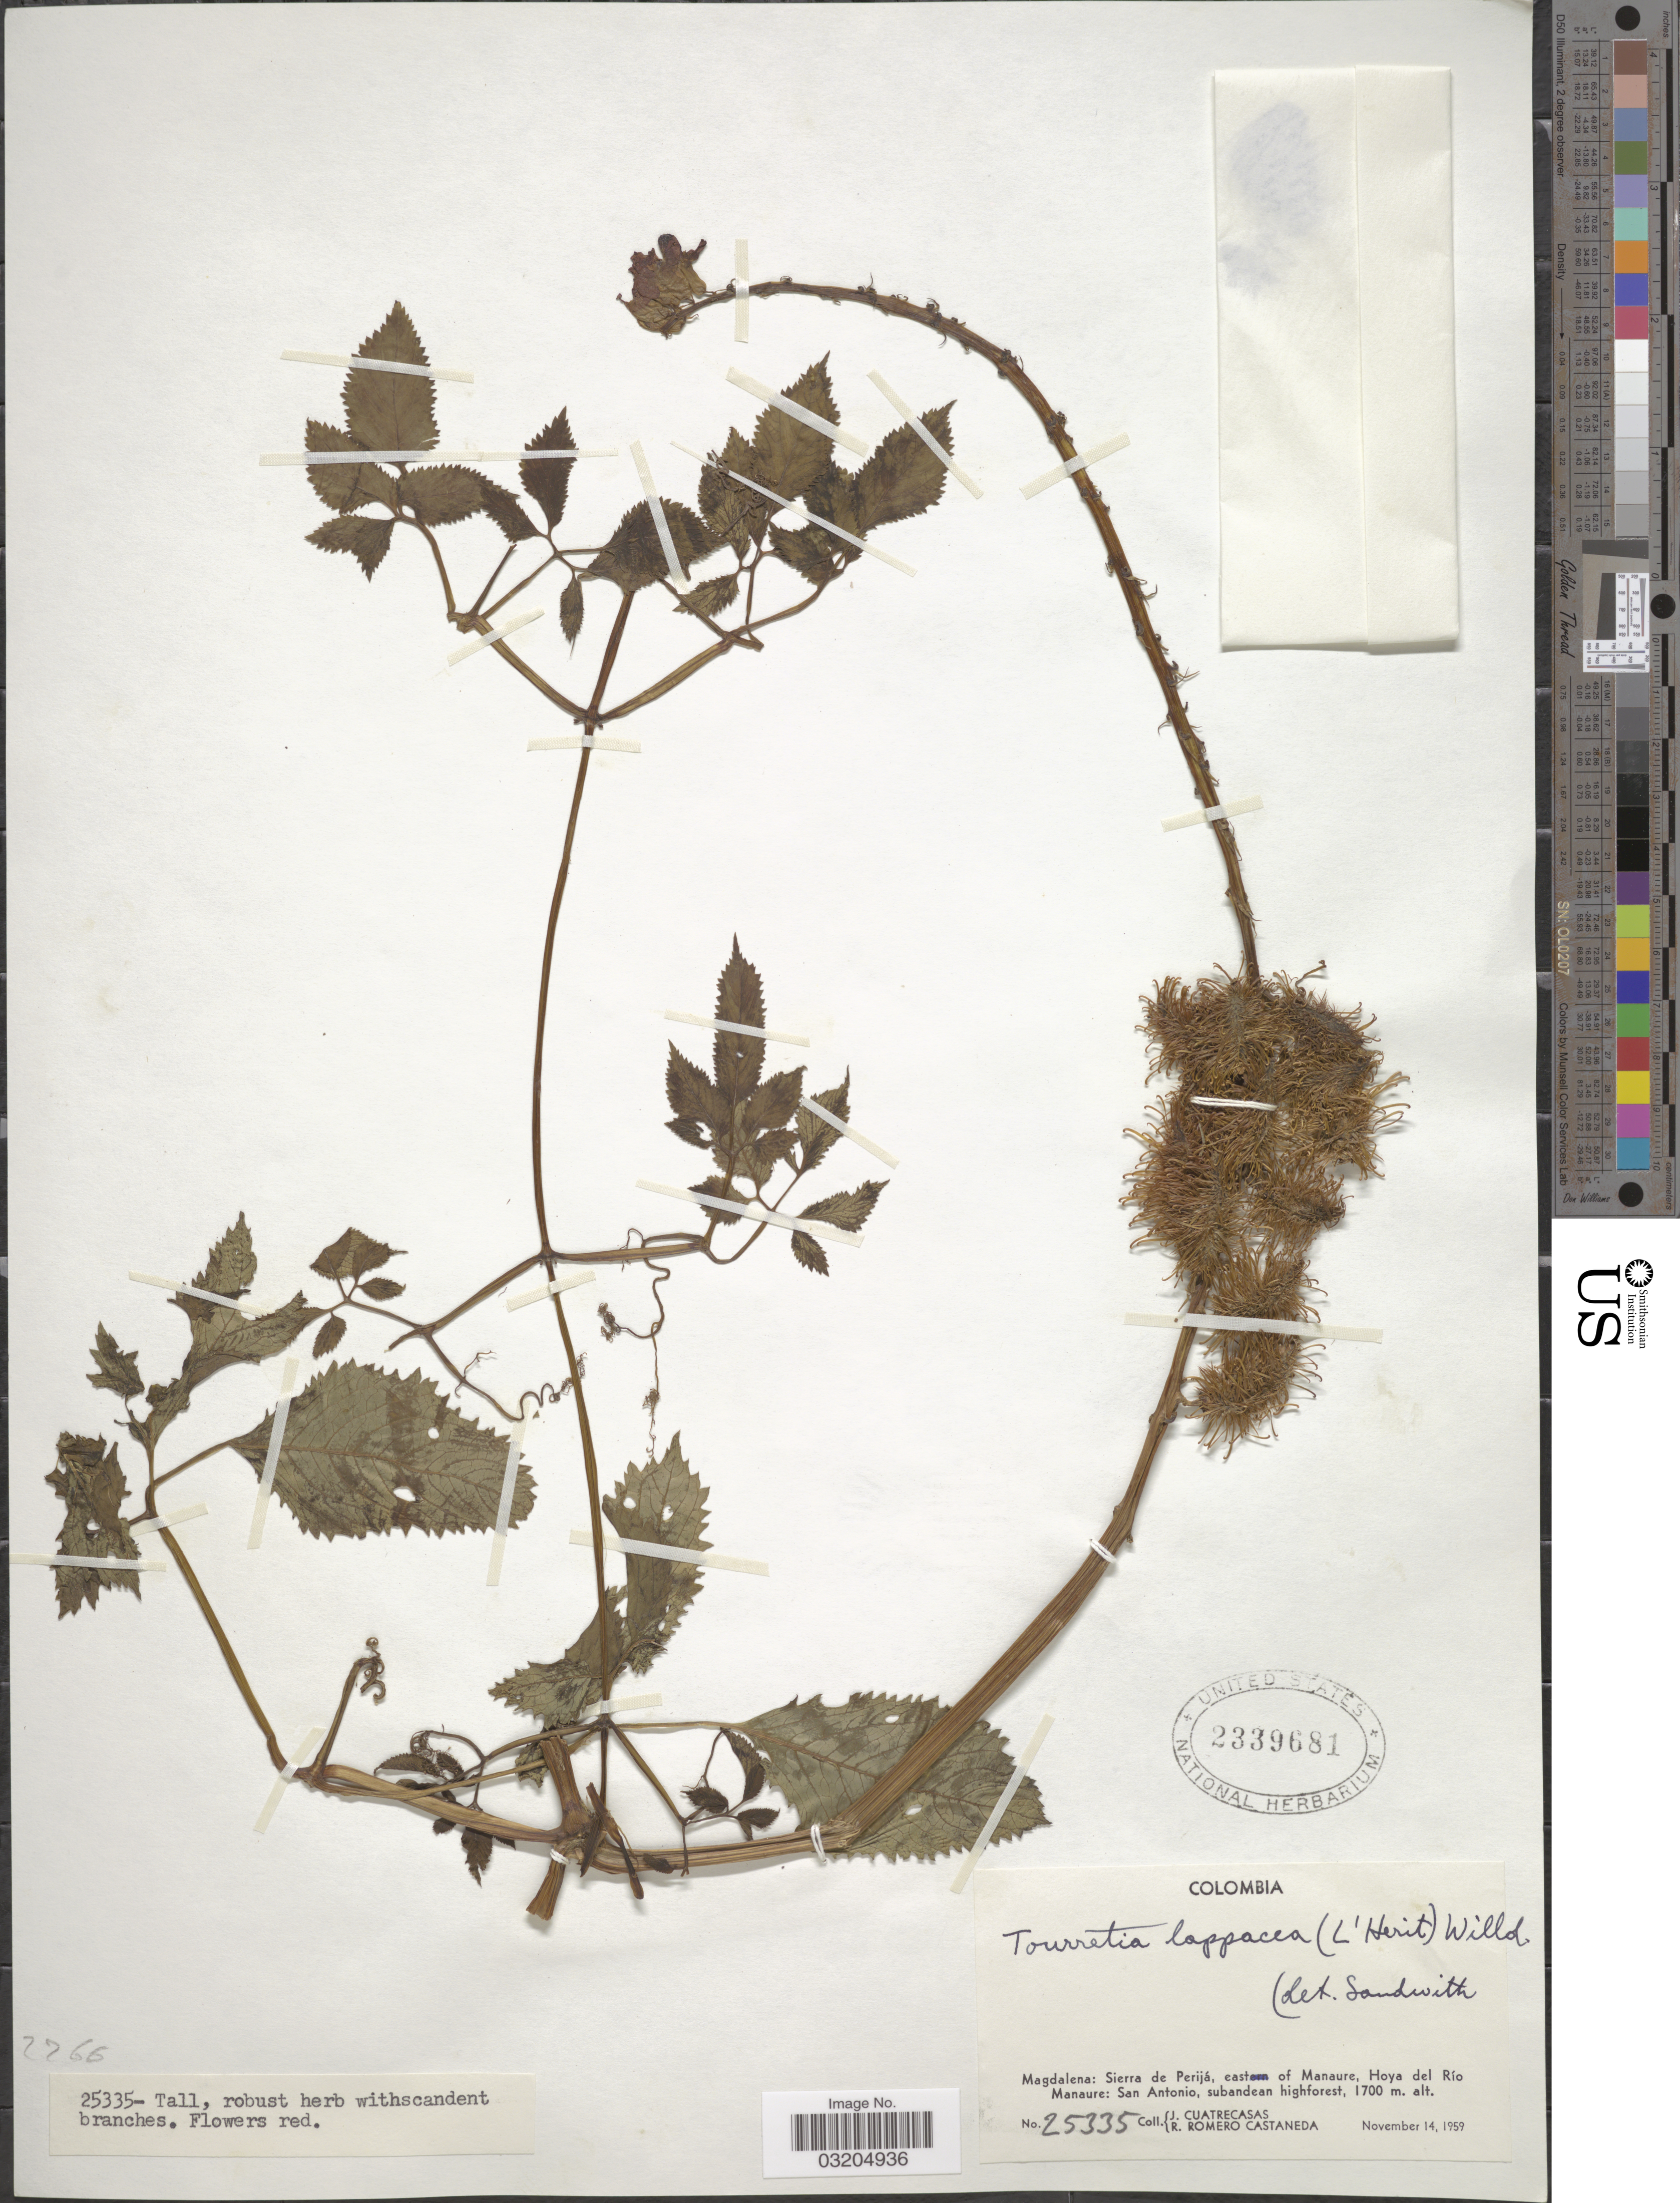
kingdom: Plantae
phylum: Tracheophyta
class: Magnoliopsida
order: Lamiales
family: Bignoniaceae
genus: Tourrettia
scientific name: Tourrettia lappacea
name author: (L'Hér.) Willd.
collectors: J. Cuatrecasas & R. Romero Castañeda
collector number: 25335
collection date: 1959-11-14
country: Colombia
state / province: Magdalena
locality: Sierra de Perijá, east of Manaure, Hoya del Río Manaure: San Antonio.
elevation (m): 1700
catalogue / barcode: US 2339681